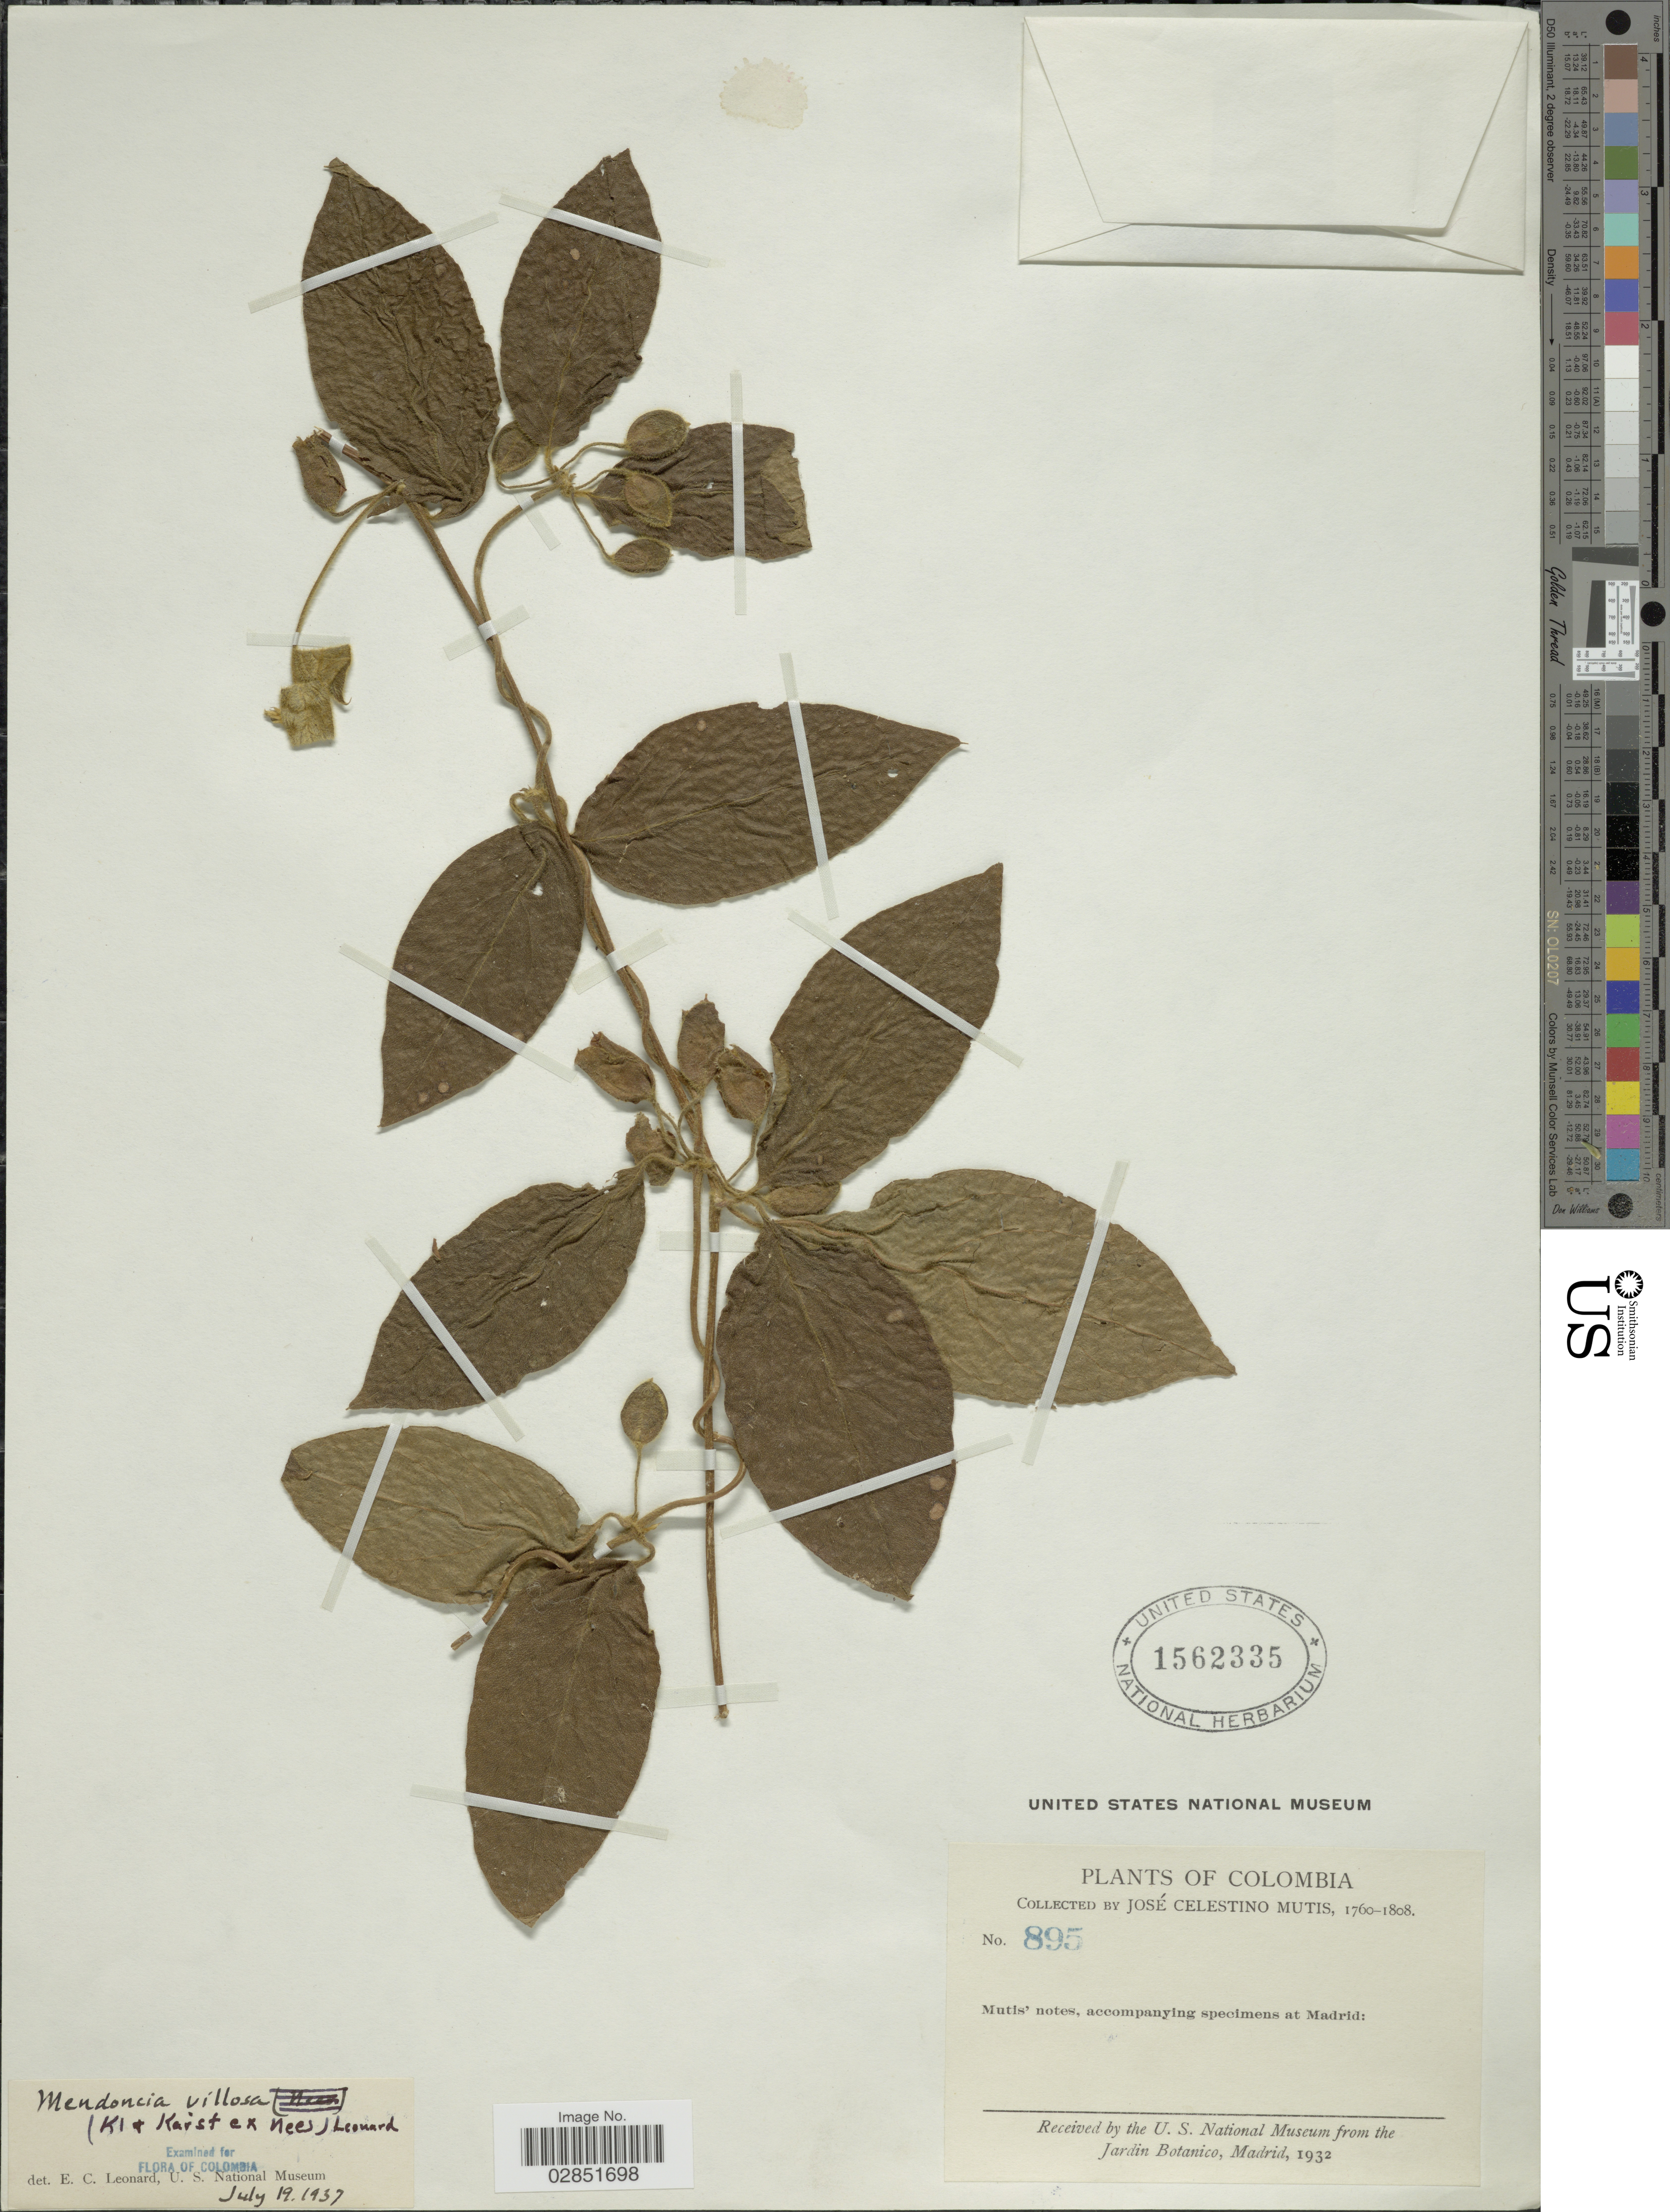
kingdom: Plantae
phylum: Tracheophyta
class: Magnoliopsida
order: Lamiales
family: Acanthaceae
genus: Mendoncia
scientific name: Mendoncia villosa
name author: (Klotzsch & H. Karst. ex Nees) Leonard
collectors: J. C. B. Mutis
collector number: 895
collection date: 1760/1808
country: Colombia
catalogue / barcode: US 1562335